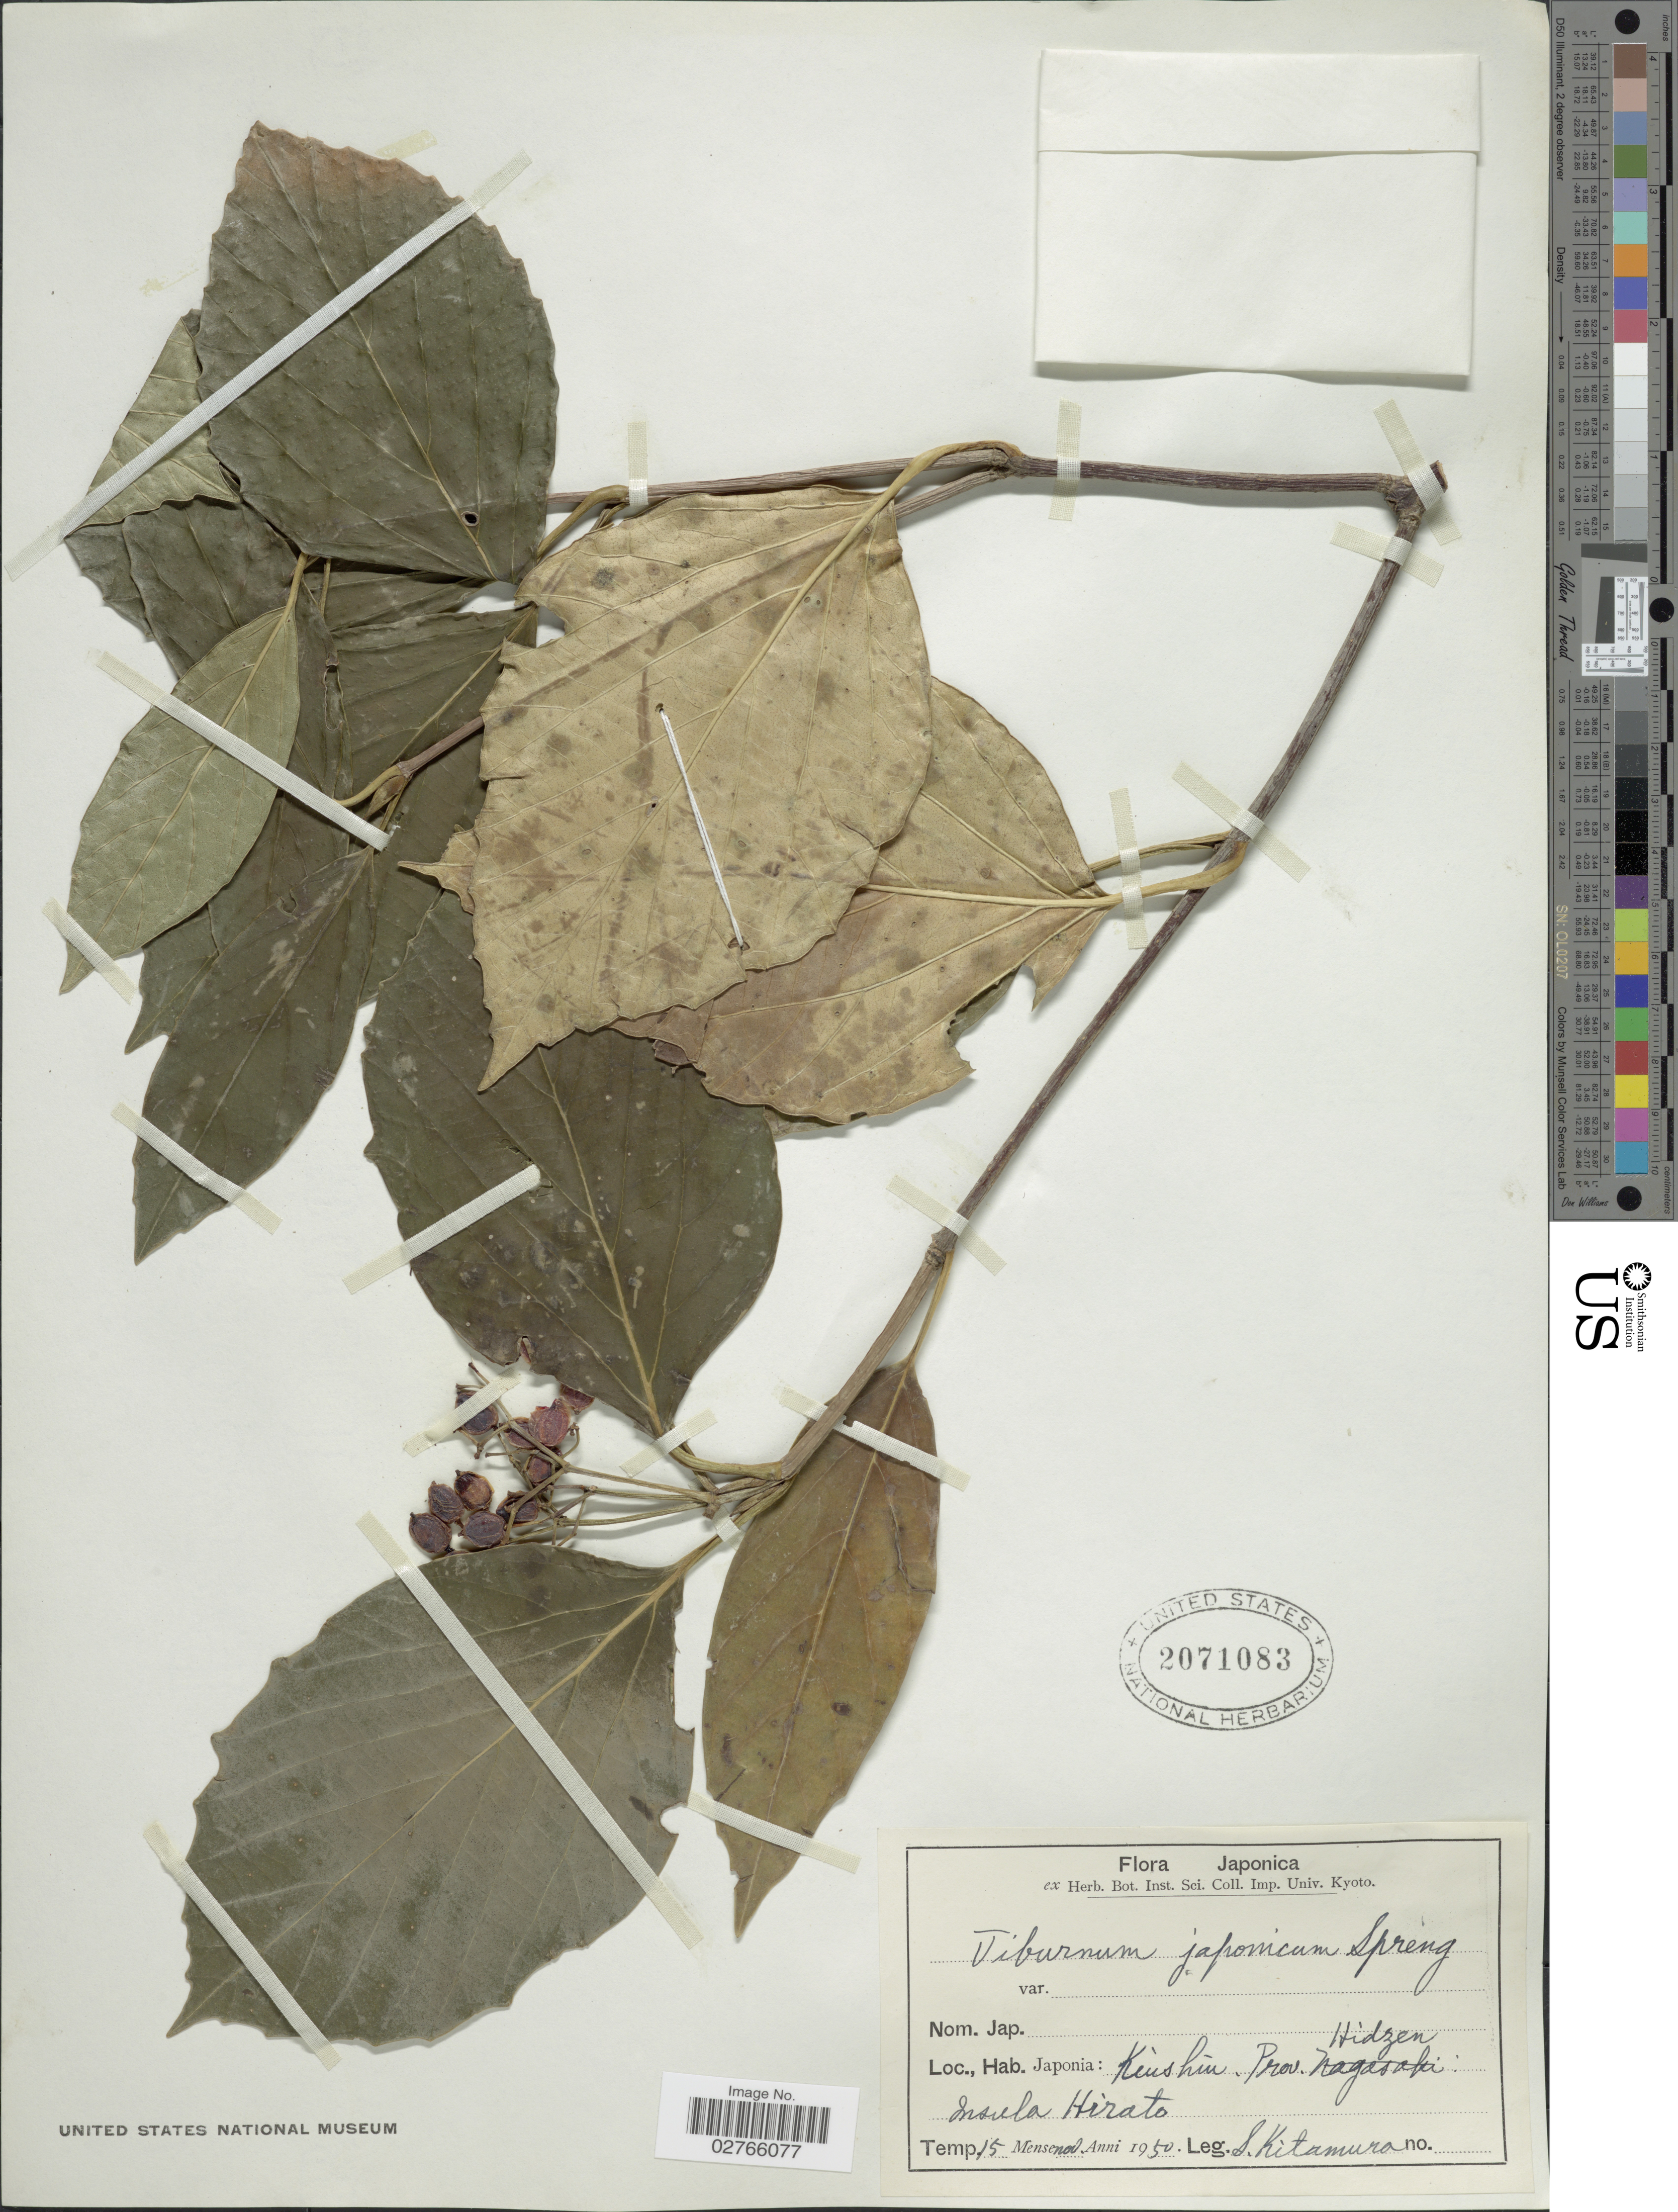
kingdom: Plantae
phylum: Tracheophyta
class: Magnoliopsida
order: Dipsacales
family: Viburnaceae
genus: Viburnum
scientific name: Viburnum japonicum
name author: (Thunb.) C.K. Spreng.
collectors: S. Kitamura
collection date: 1950-11-15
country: Japan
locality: Japonia: Kiushiu. Prov. Hidzen, Insula Hirato.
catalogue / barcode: US 2071083